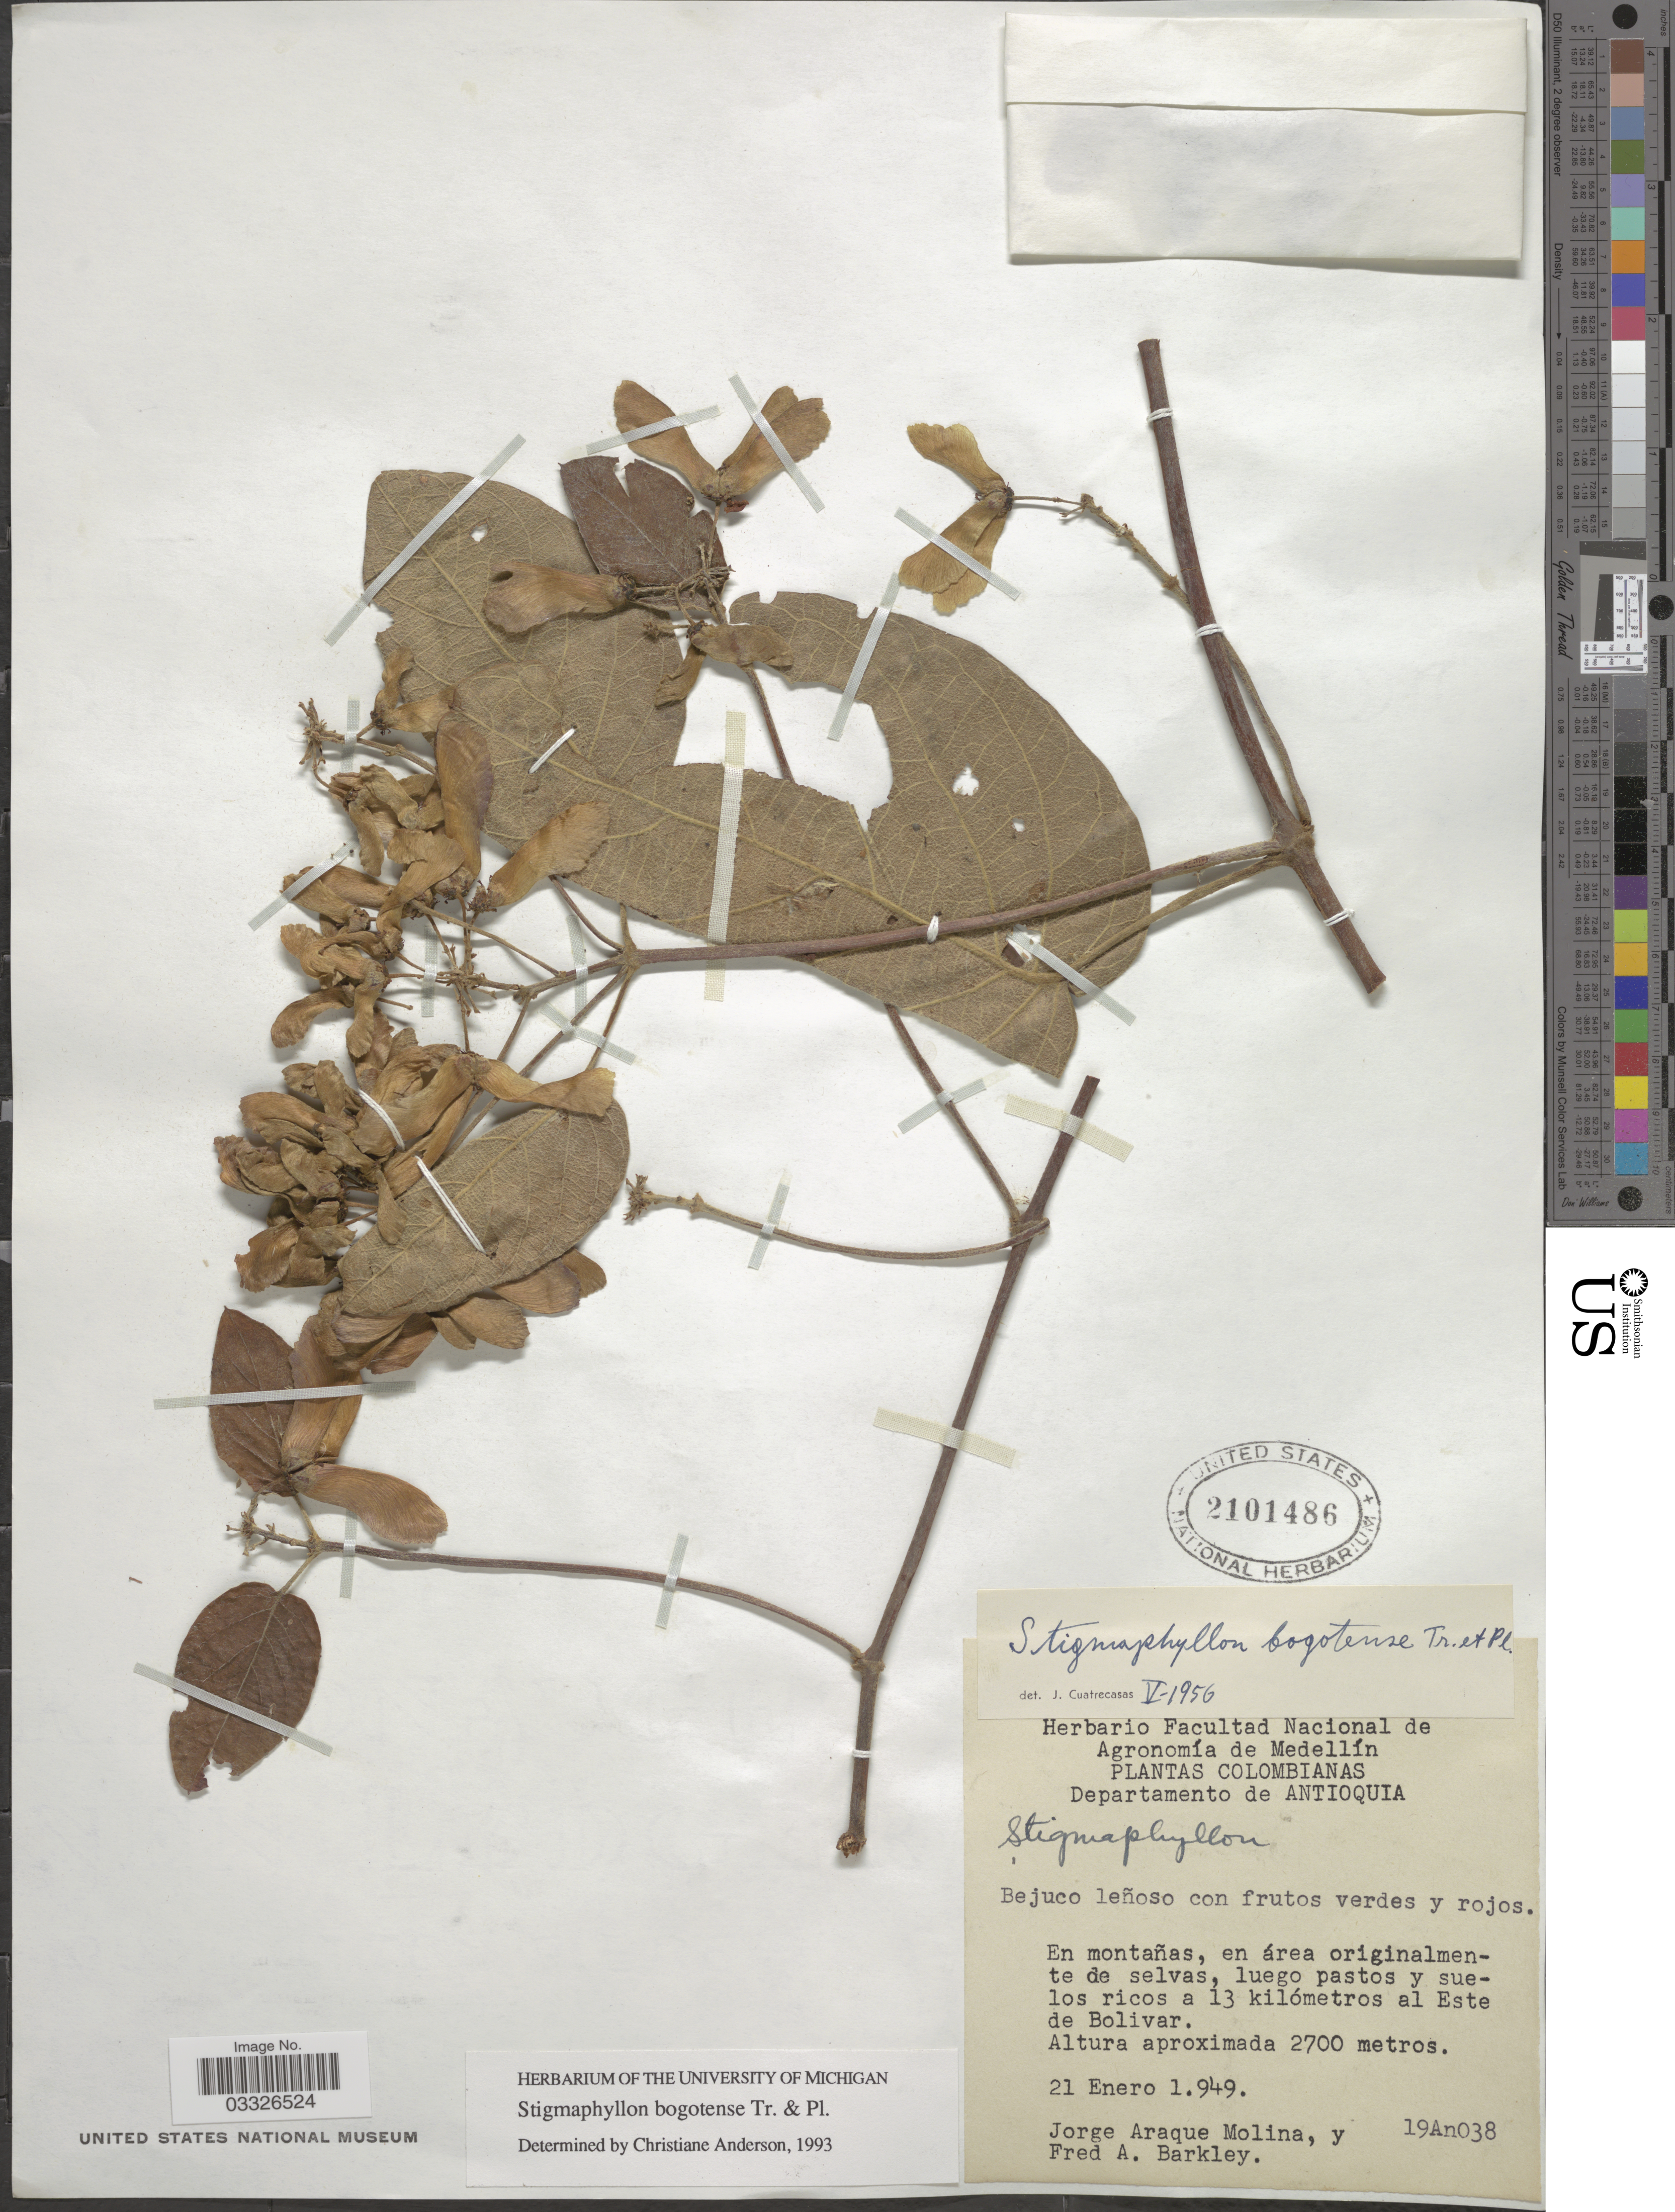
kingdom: Plantae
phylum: Tracheophyta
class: Magnoliopsida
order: Malpighiales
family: Malpighiaceae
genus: Stigmaphyllon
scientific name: Stigmaphyllon bogotense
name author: Triana & Planch.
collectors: J. A. Molina & F. A. Barkley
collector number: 19An038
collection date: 1949-01-21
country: Colombia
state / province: Antioquia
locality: Departamento de Antioquia. En montañas, en área originalmente de selvas, luego pastos y suelos ricos a 13 kilómetros al Este de Bolivar.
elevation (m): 2700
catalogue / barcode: US 2101486